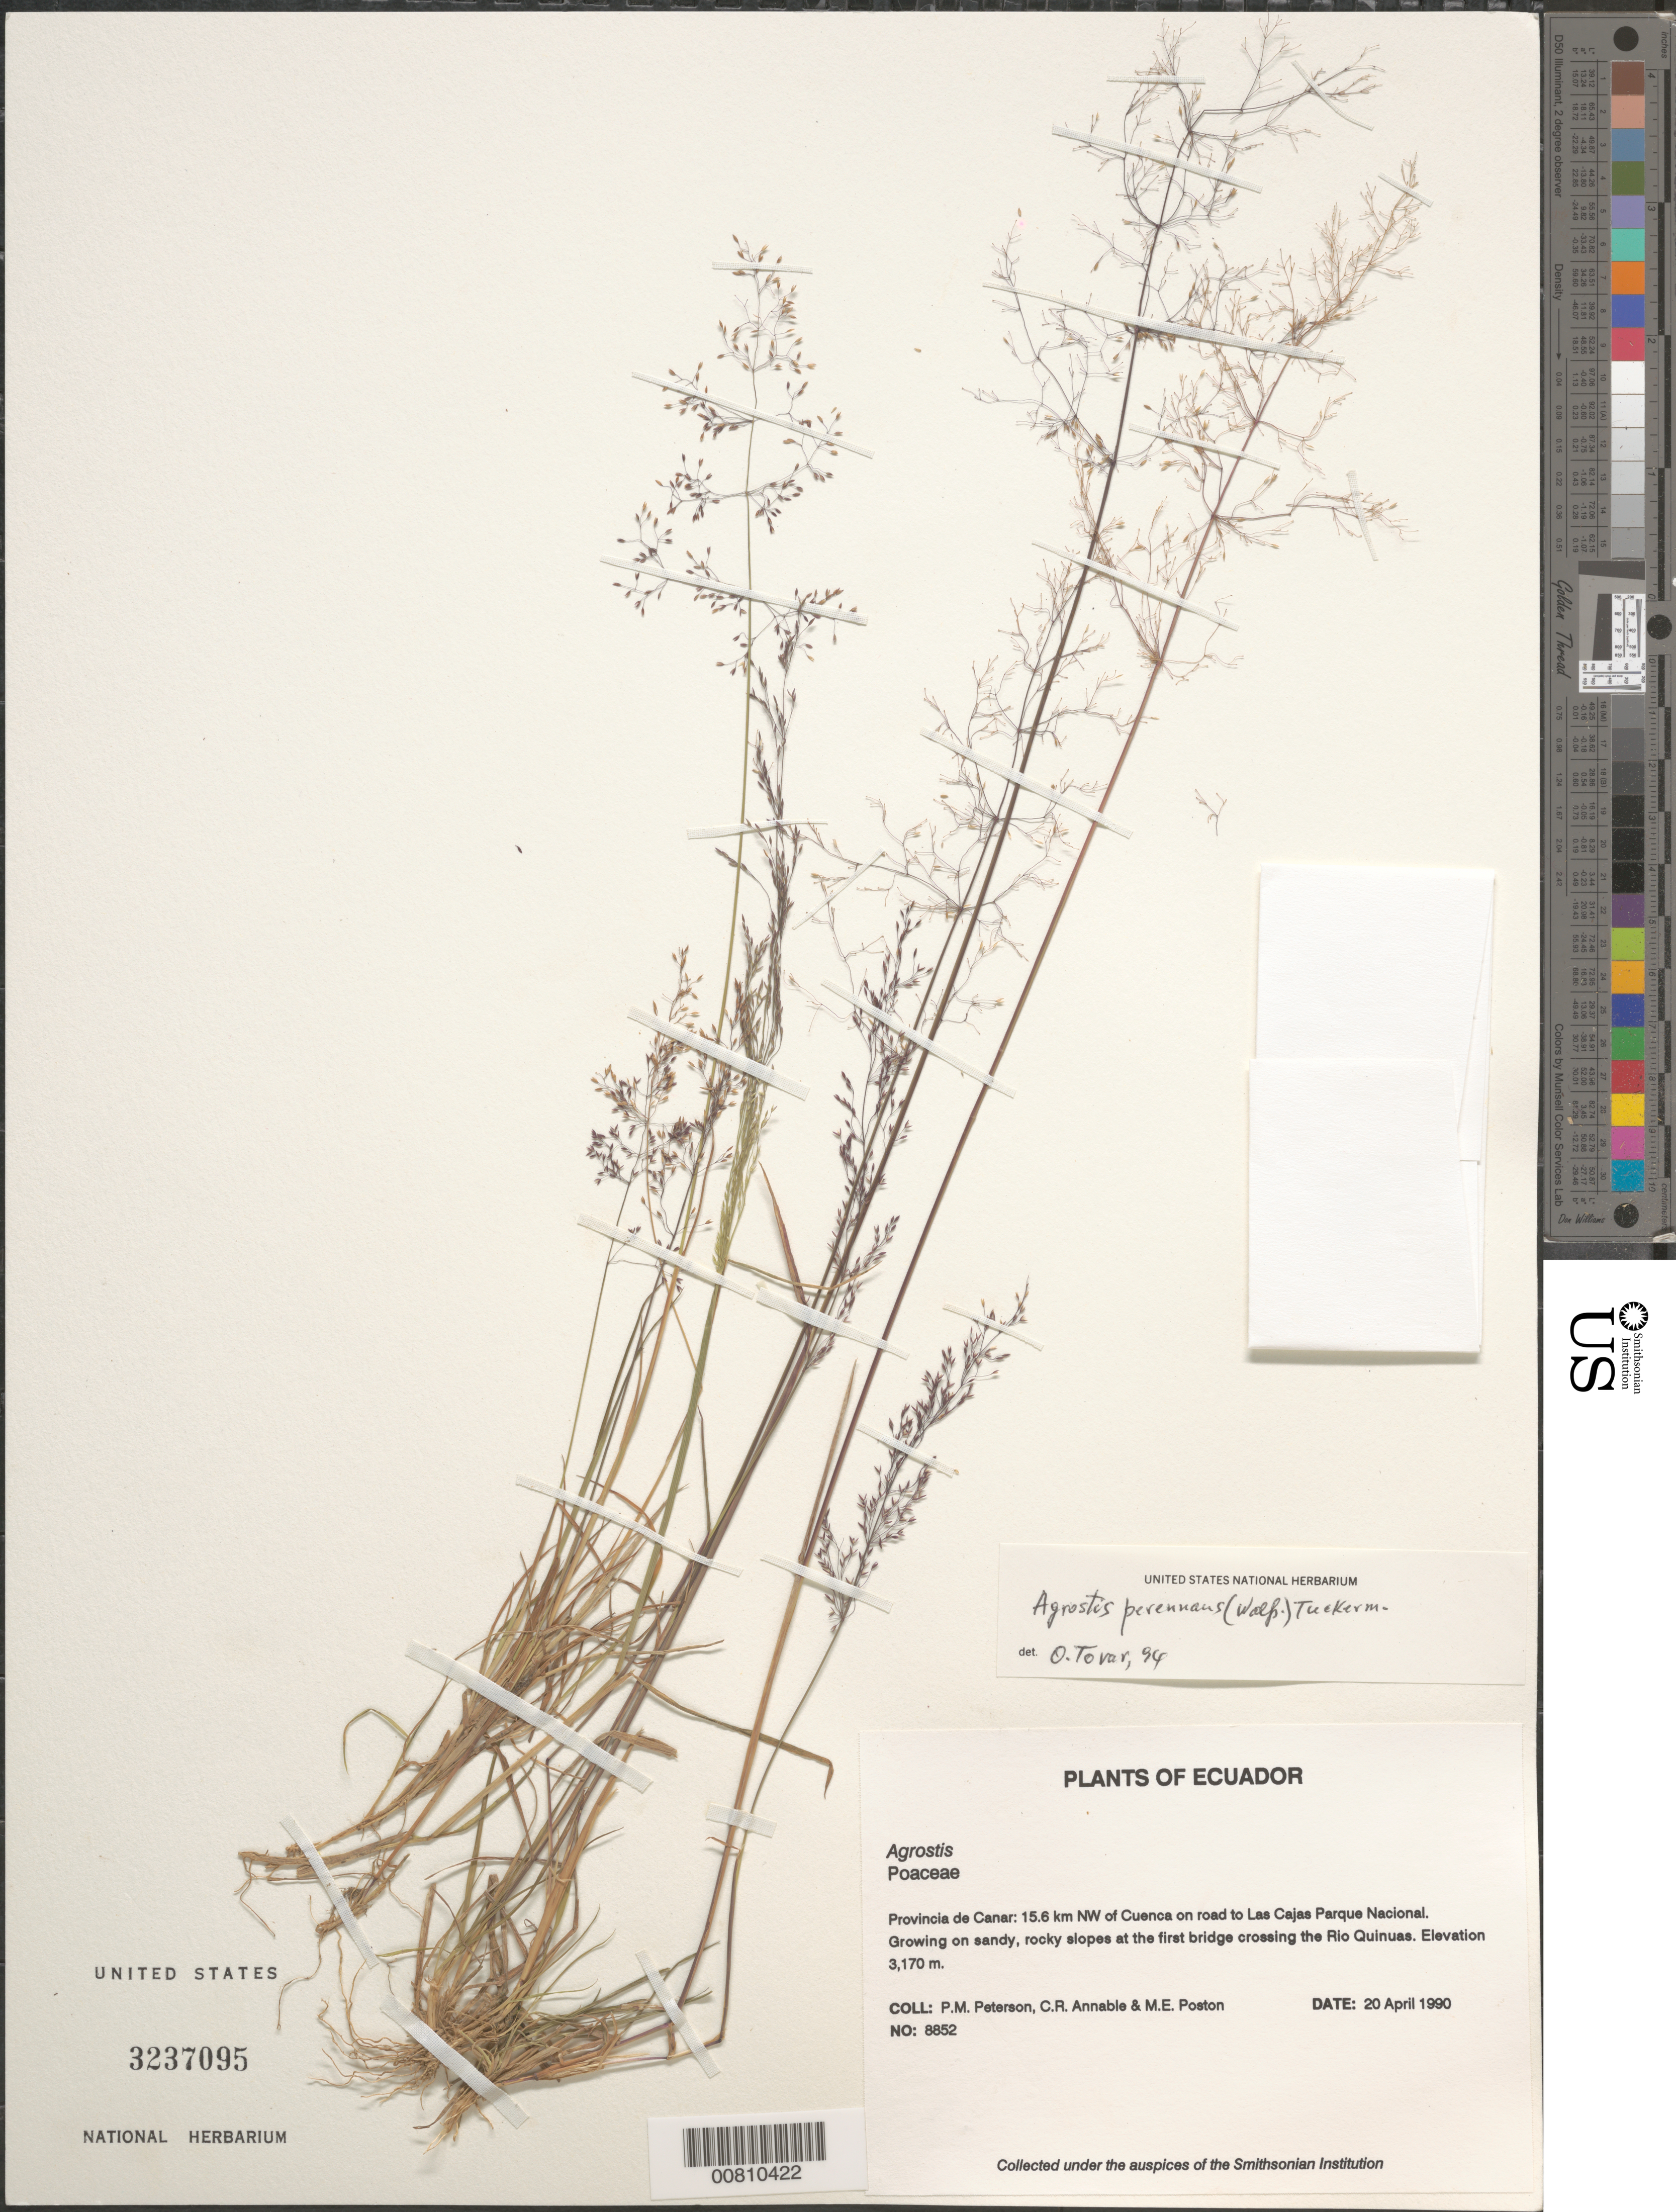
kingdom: Plantae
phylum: Tracheophyta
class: Liliopsida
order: Poales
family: Poaceae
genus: Agrostis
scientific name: Agrostis perennans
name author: (Walter) Tuck.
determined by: Tovar, Óscar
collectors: P. M. Peterson, C. R. Annable & M. Poston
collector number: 08852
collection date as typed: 20 Apr 1990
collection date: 1990-04-20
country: Ecuador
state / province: Cañar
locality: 15.6 km NW of Cuenca on road to Las Cajas Parque Nacional.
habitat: Growing on sandy, rocky slopes at the first bridge crossing the Rio Quinuas.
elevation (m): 3170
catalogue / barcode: US 3237095